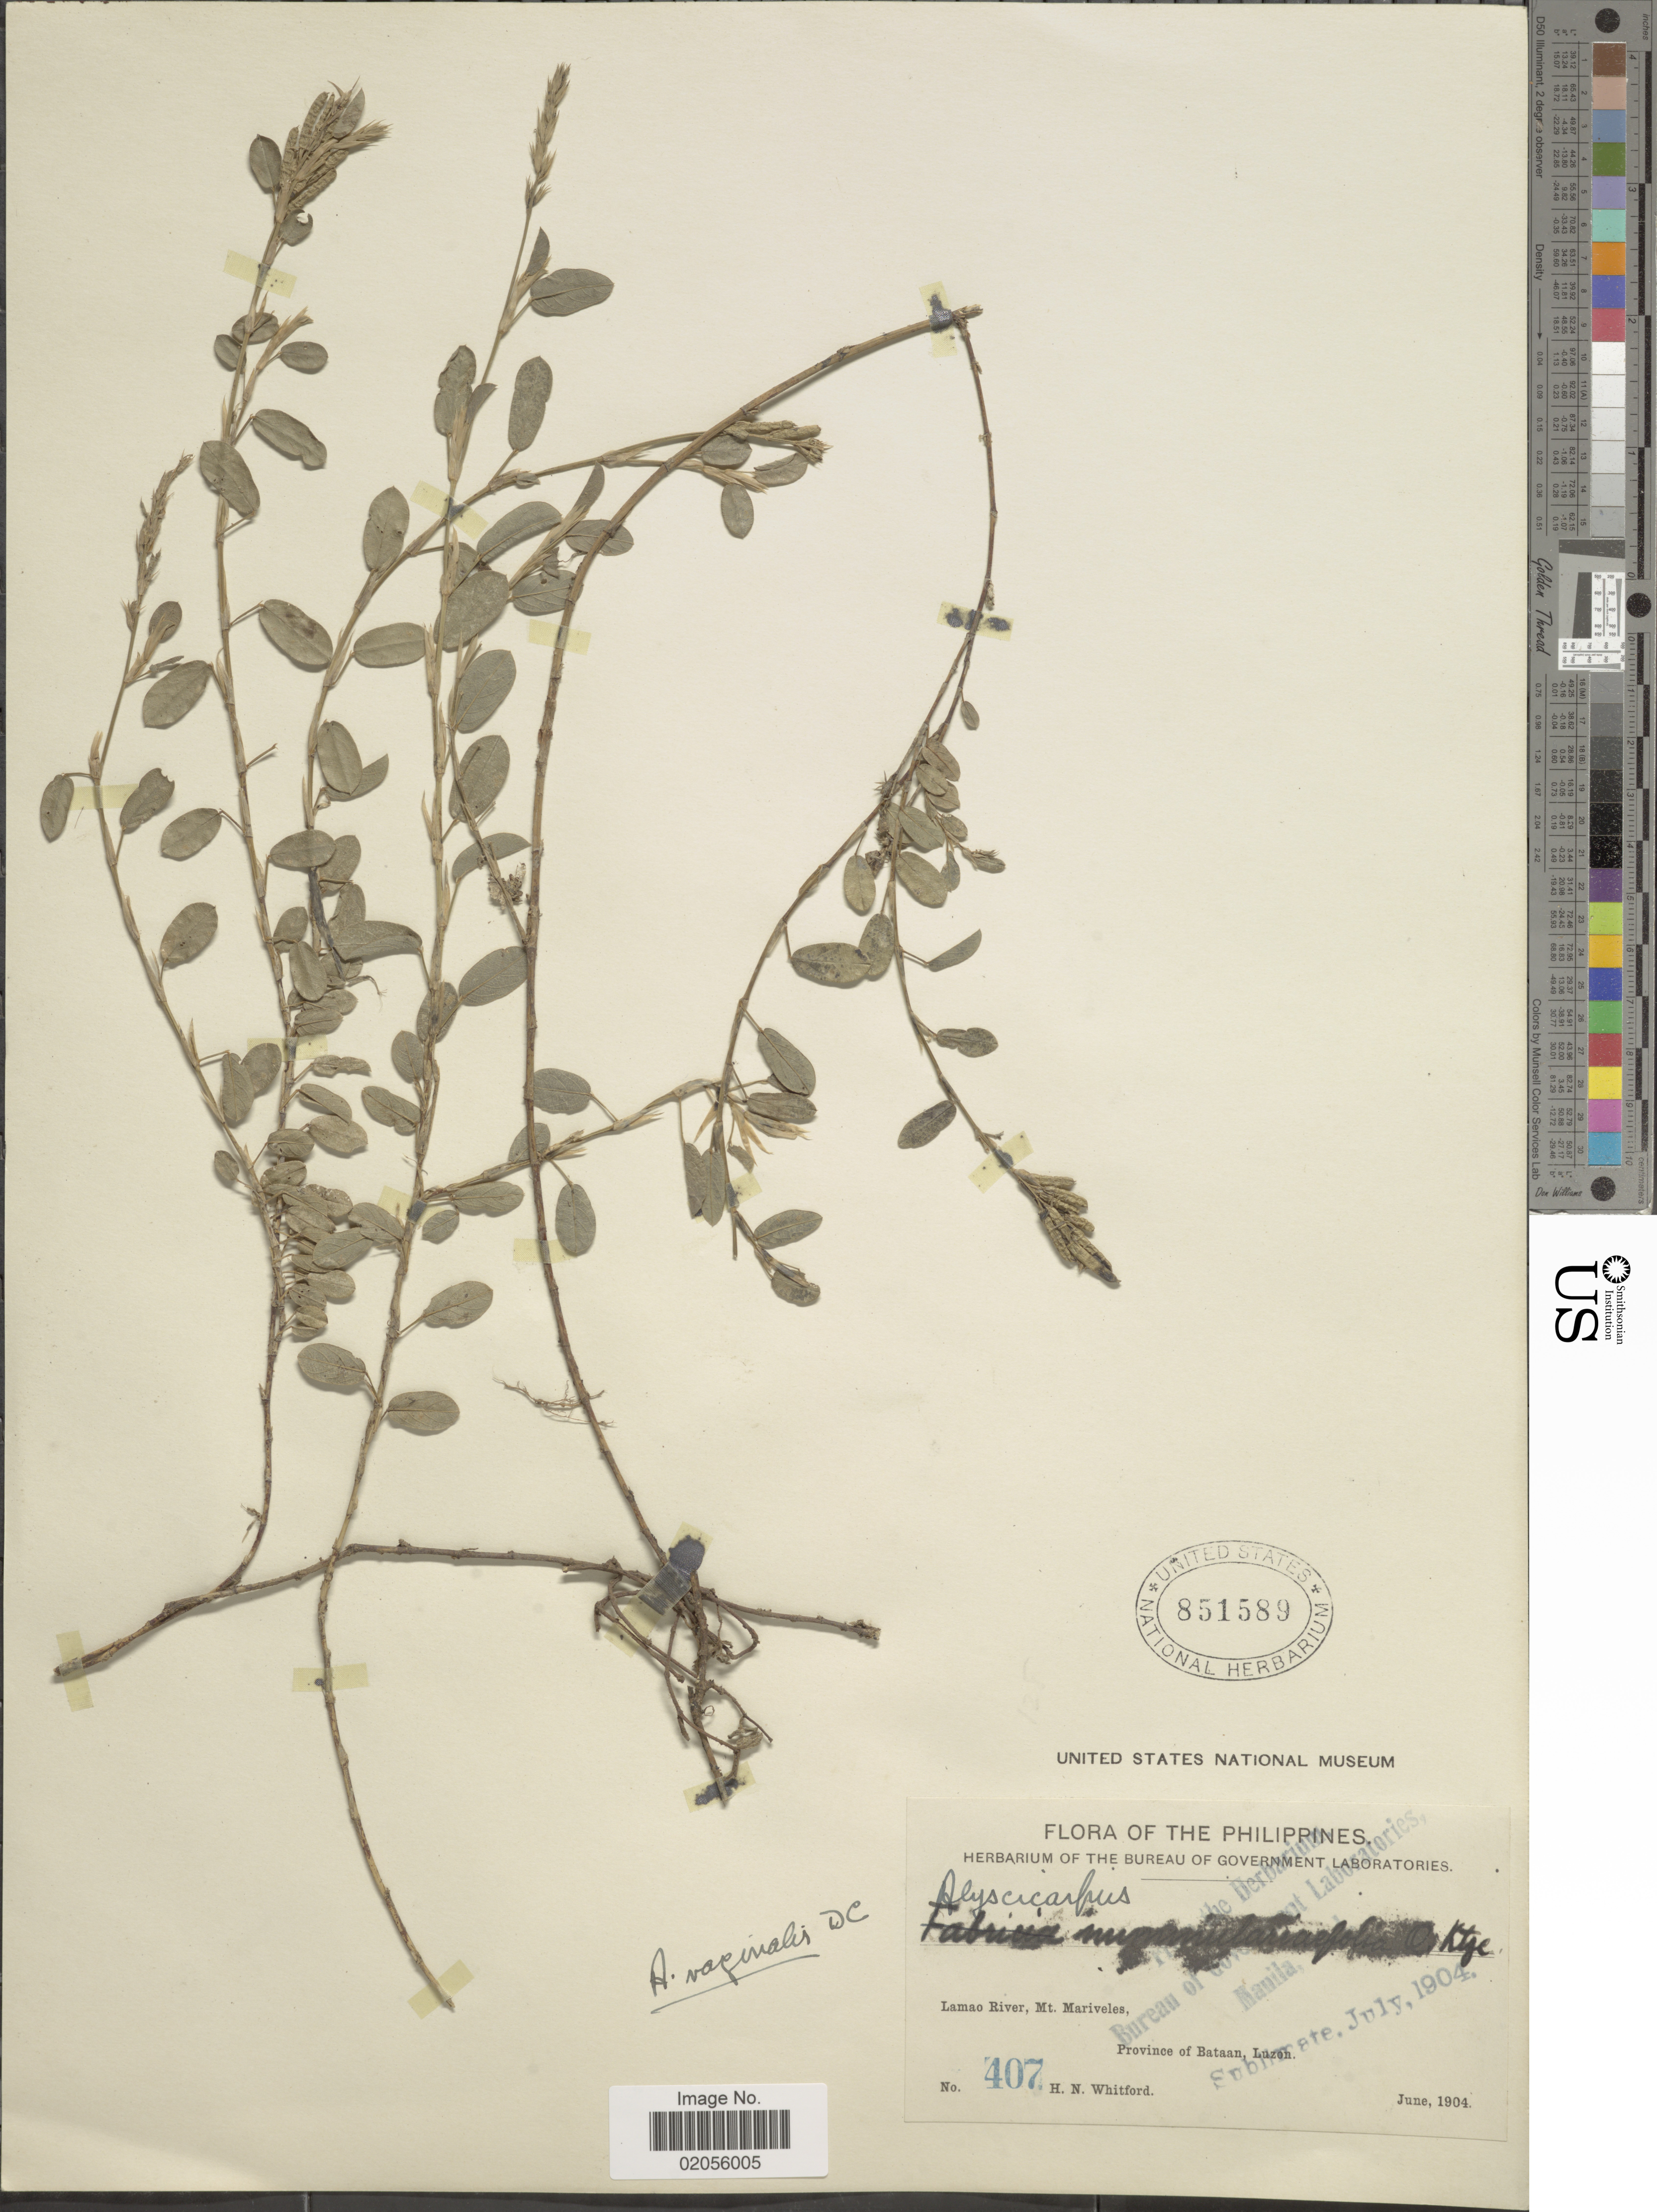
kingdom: Plantae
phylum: Tracheophyta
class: Magnoliopsida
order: Fabales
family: Fabaceae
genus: Alysicarpus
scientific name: Alysicarpus vaginalis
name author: (L.) DC.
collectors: H. N. Whitford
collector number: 407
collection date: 1904-06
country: Philippines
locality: Lamao River, Mt. Mariveles, Province of Bataan, Luzon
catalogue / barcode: US 851589